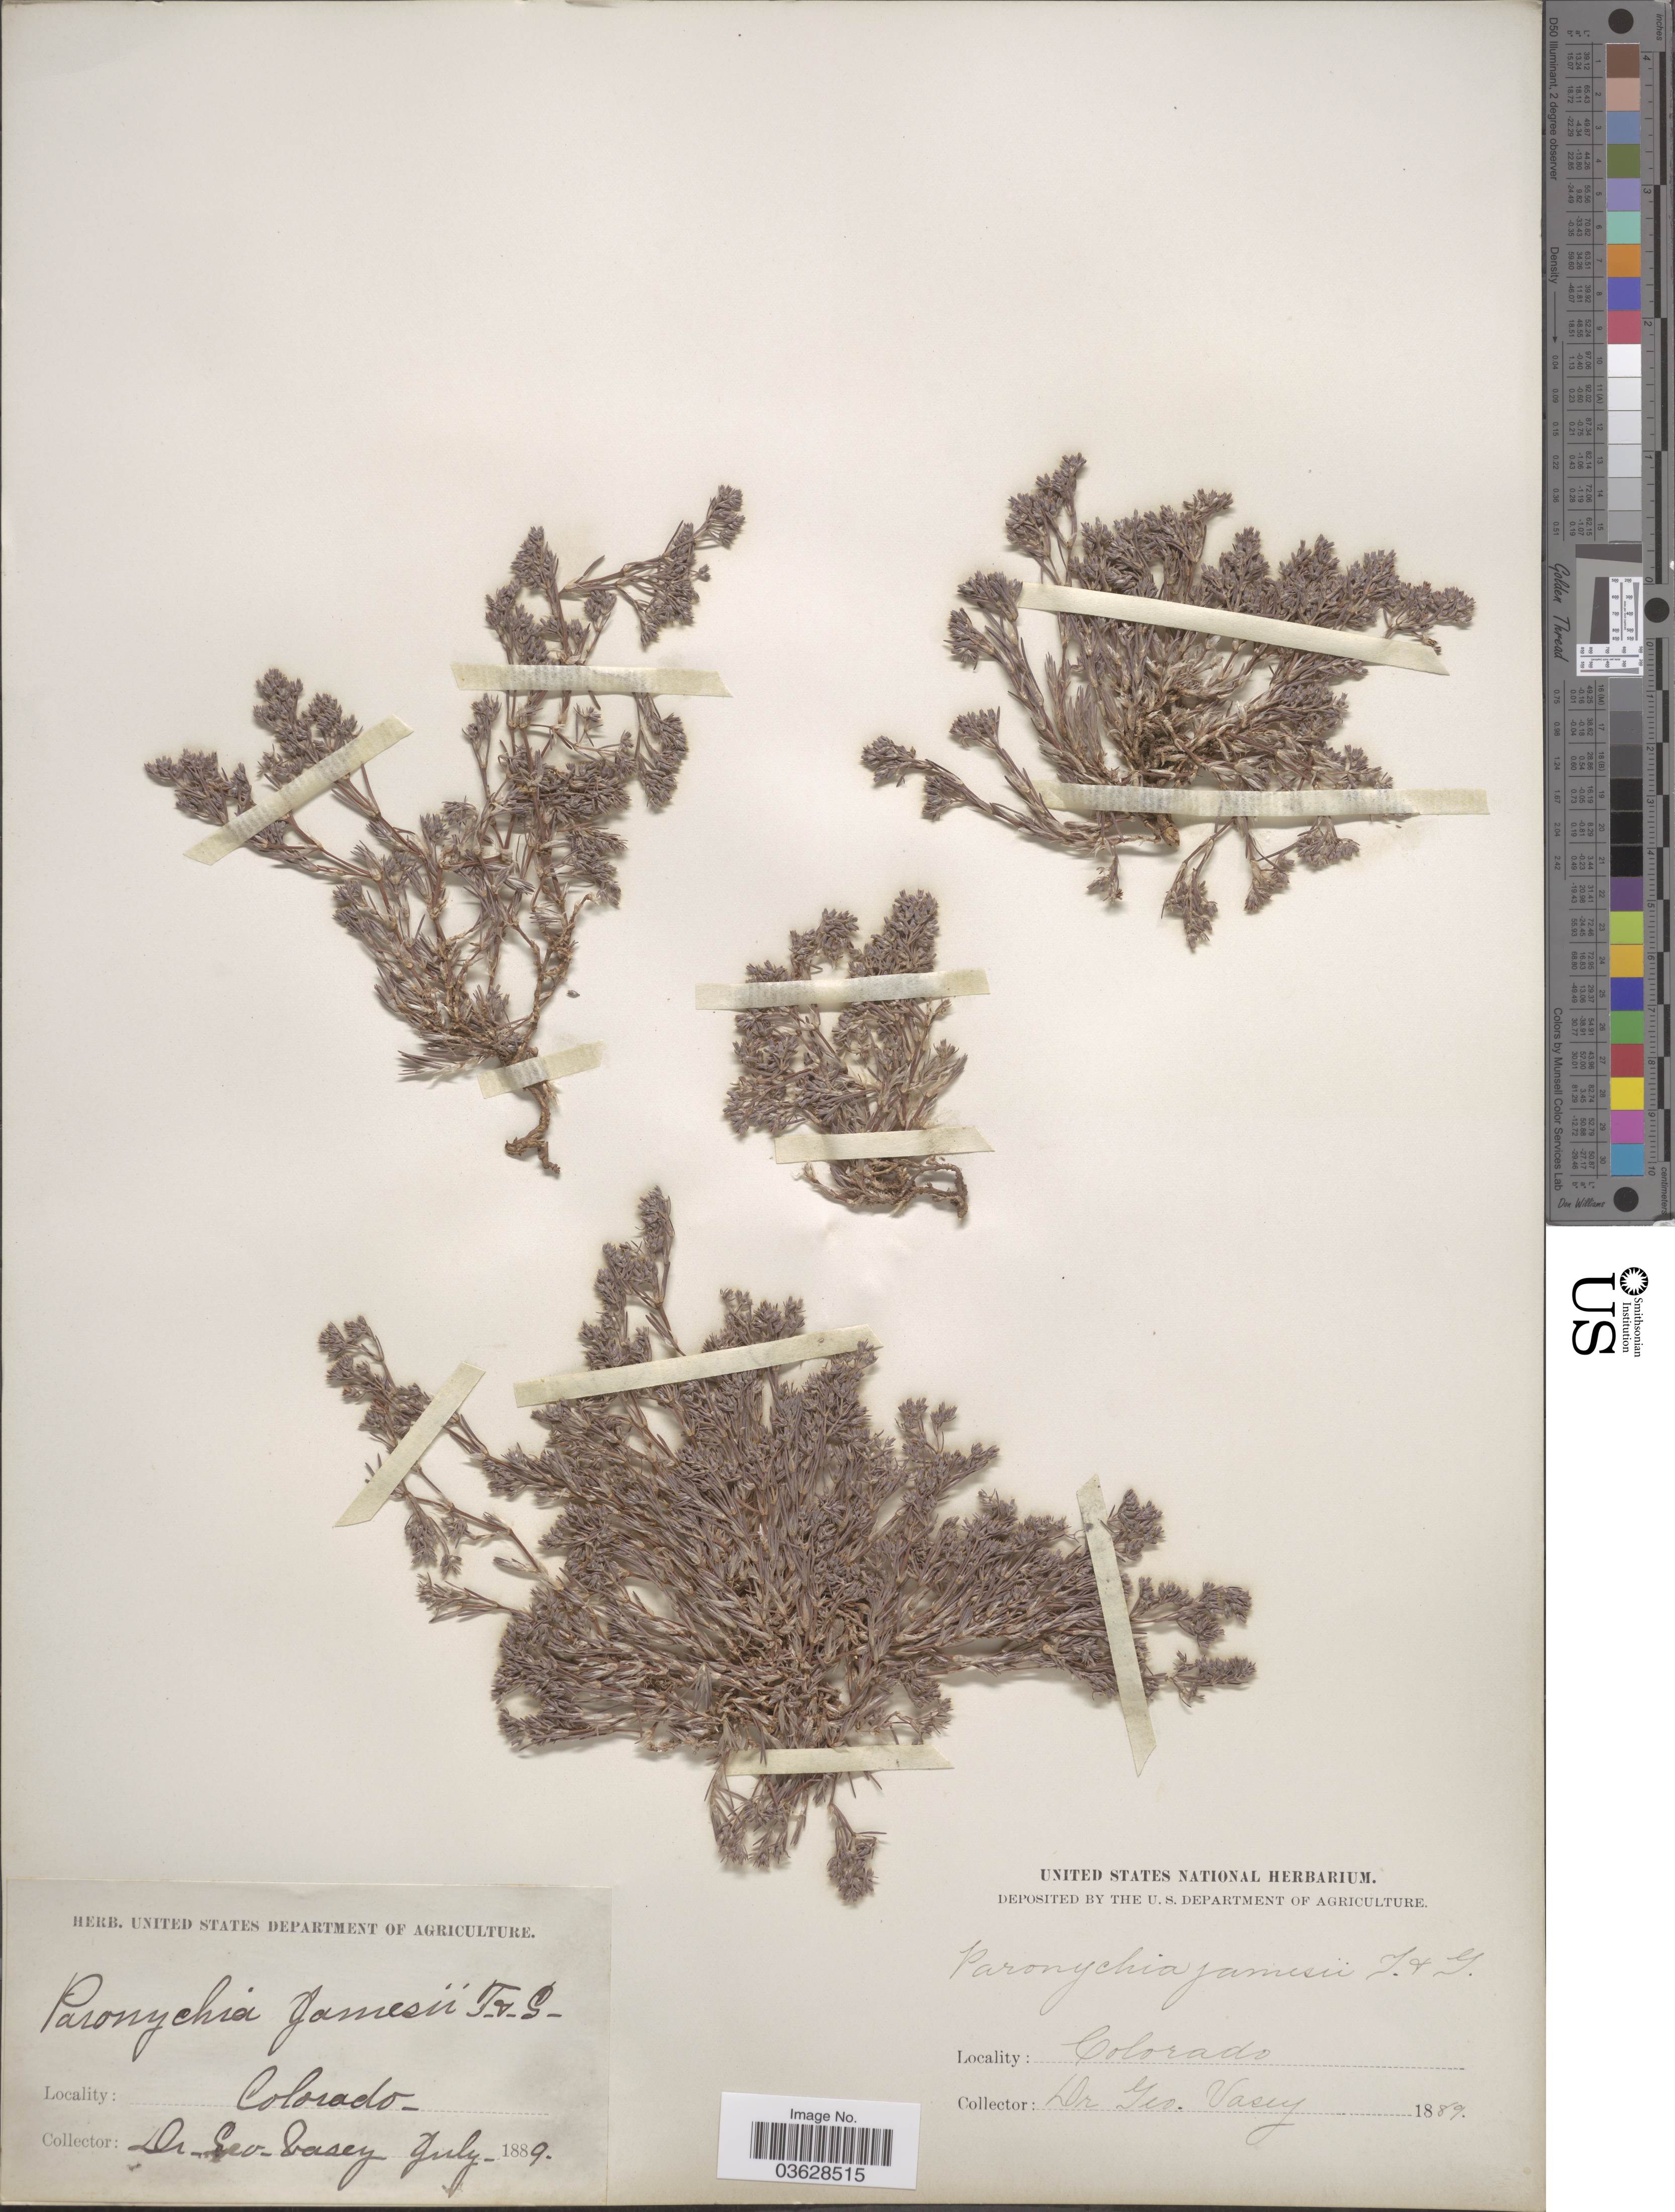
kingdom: Plantae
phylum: Tracheophyta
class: Magnoliopsida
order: Caryophyllales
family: Caryophyllaceae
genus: Paronychia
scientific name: Paronychia jamesii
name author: Torr. & A. Gray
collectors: G. R. Vasey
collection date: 1889-07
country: United States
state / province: Colorado